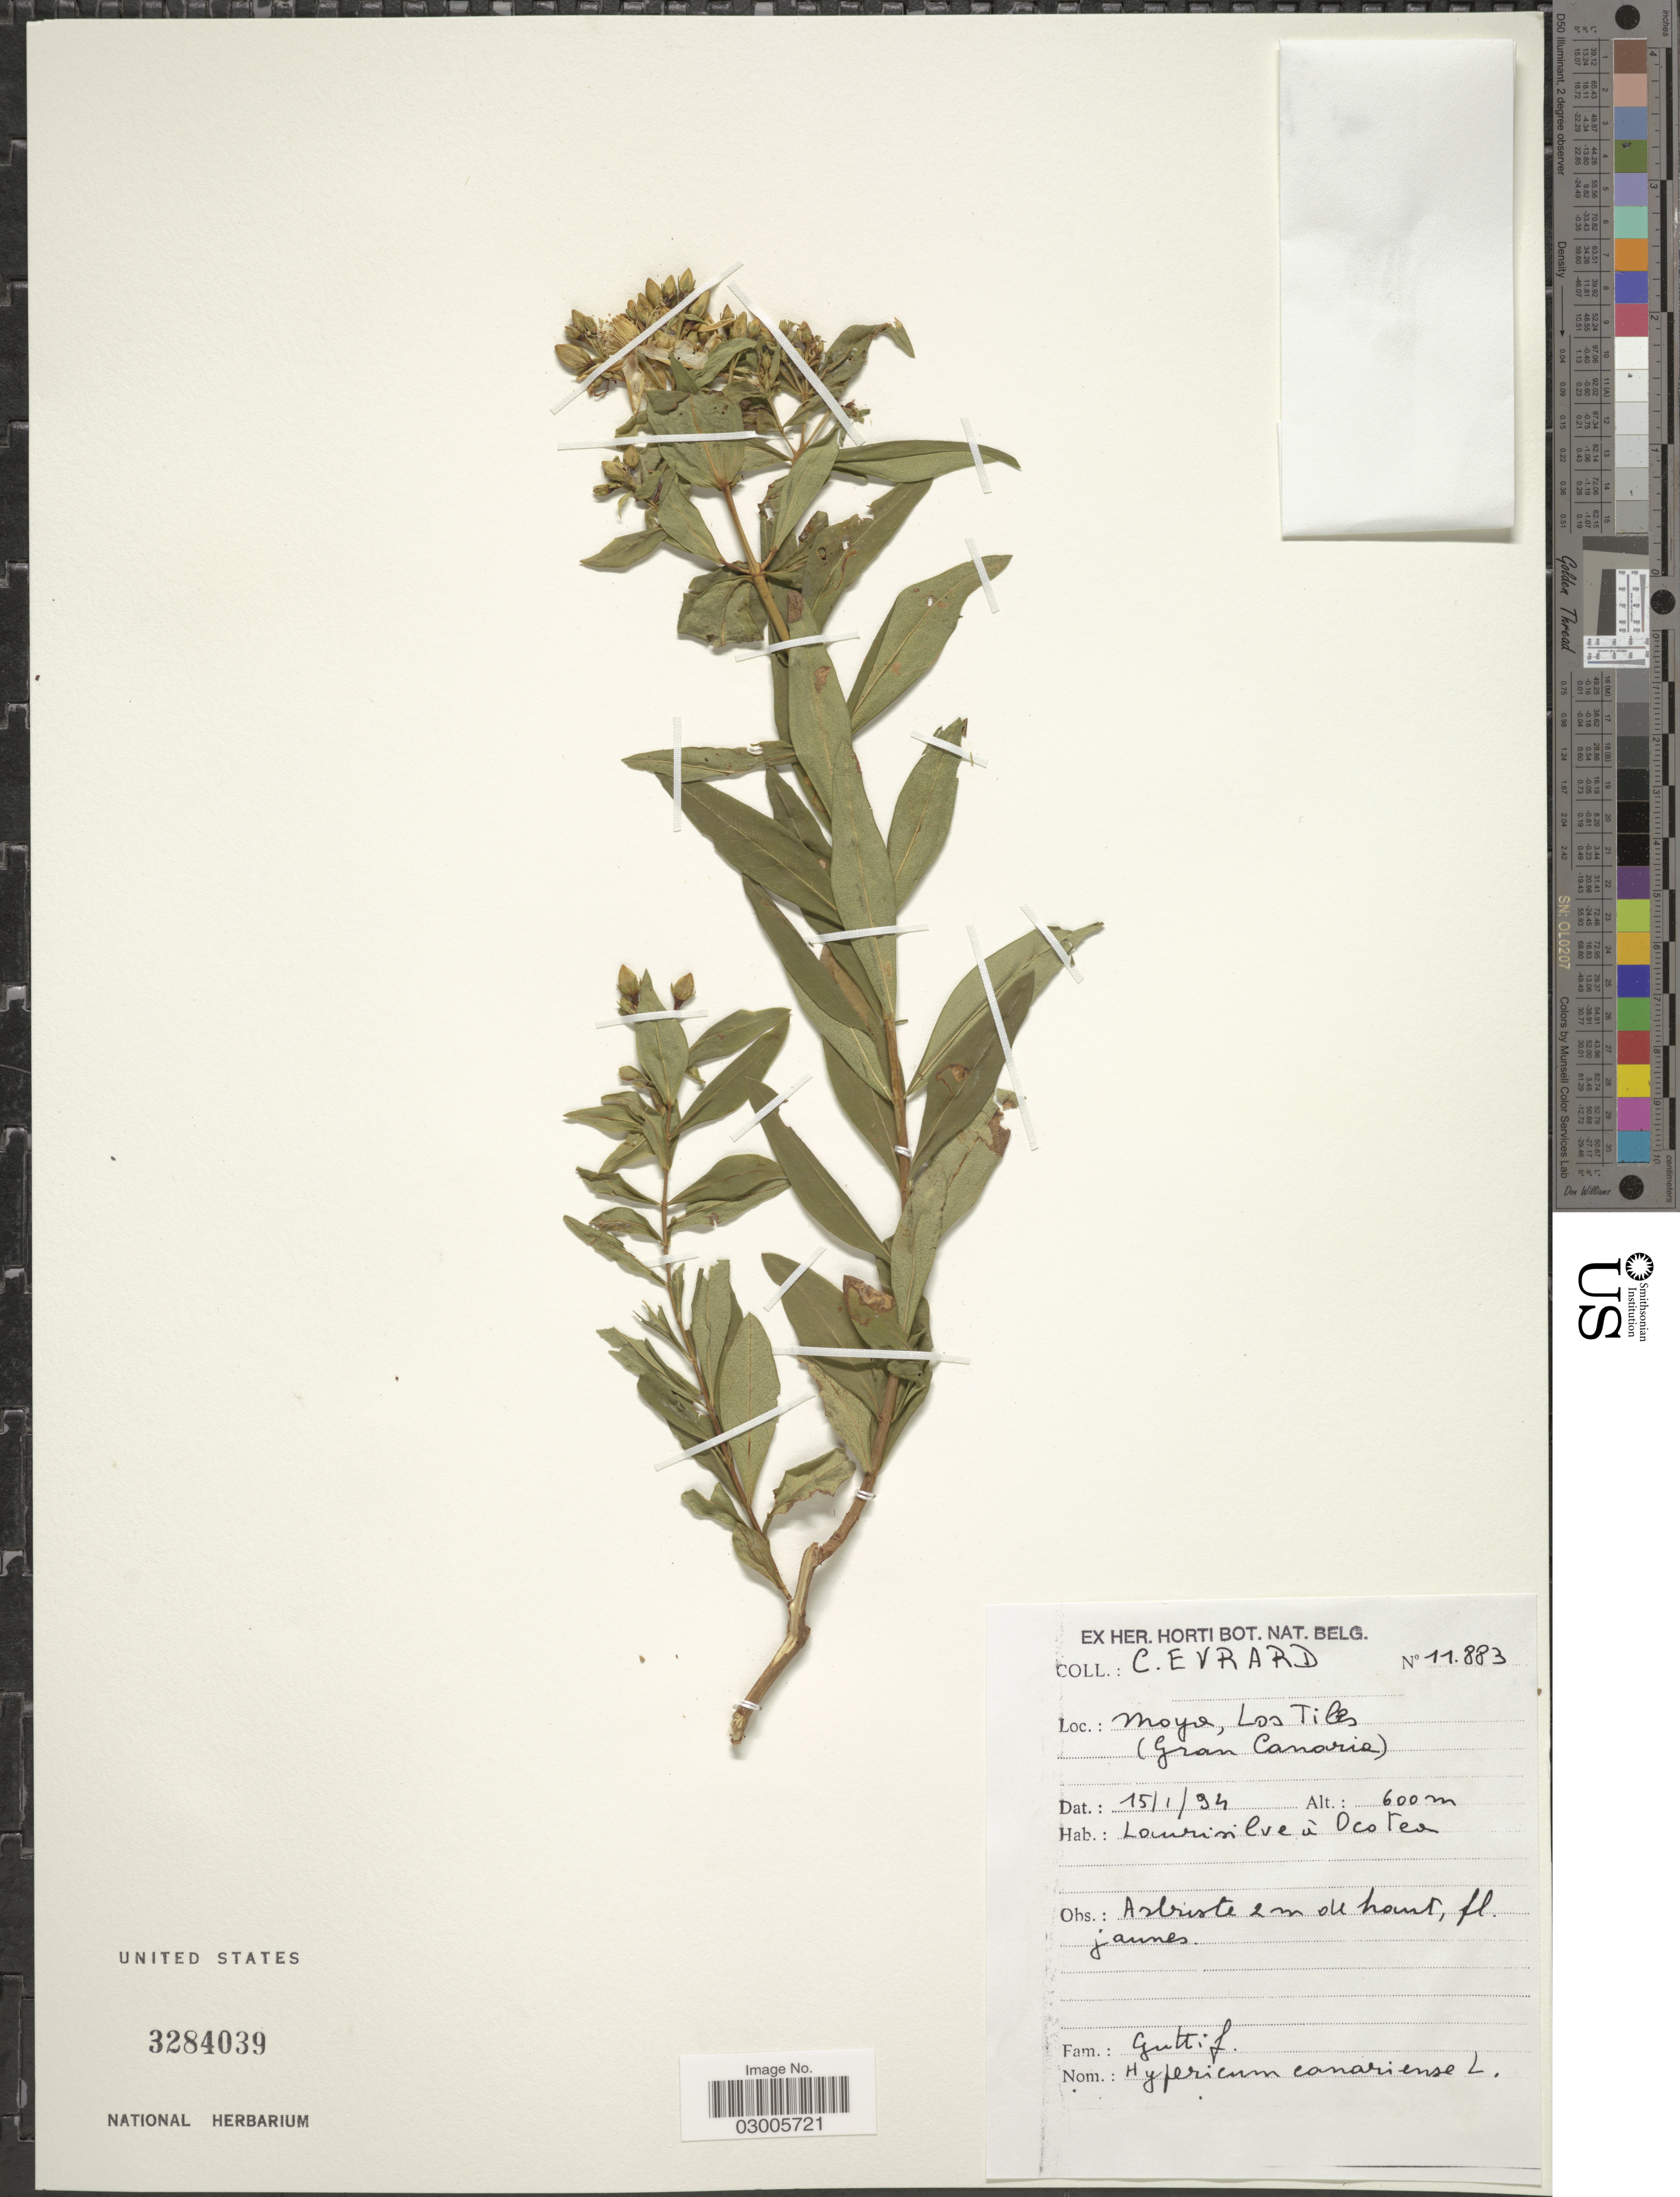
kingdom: Plantae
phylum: Tracheophyta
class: Magnoliopsida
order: Malpighiales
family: Hypericaceae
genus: Hypericum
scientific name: Hypericum canariense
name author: L.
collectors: C. Evrard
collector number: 11883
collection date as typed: Transcribed d/m/y: 15/1/94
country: Spain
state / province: Canarias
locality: Moya, Los Tilos (Gran Canaria).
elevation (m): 600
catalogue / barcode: US 3284039